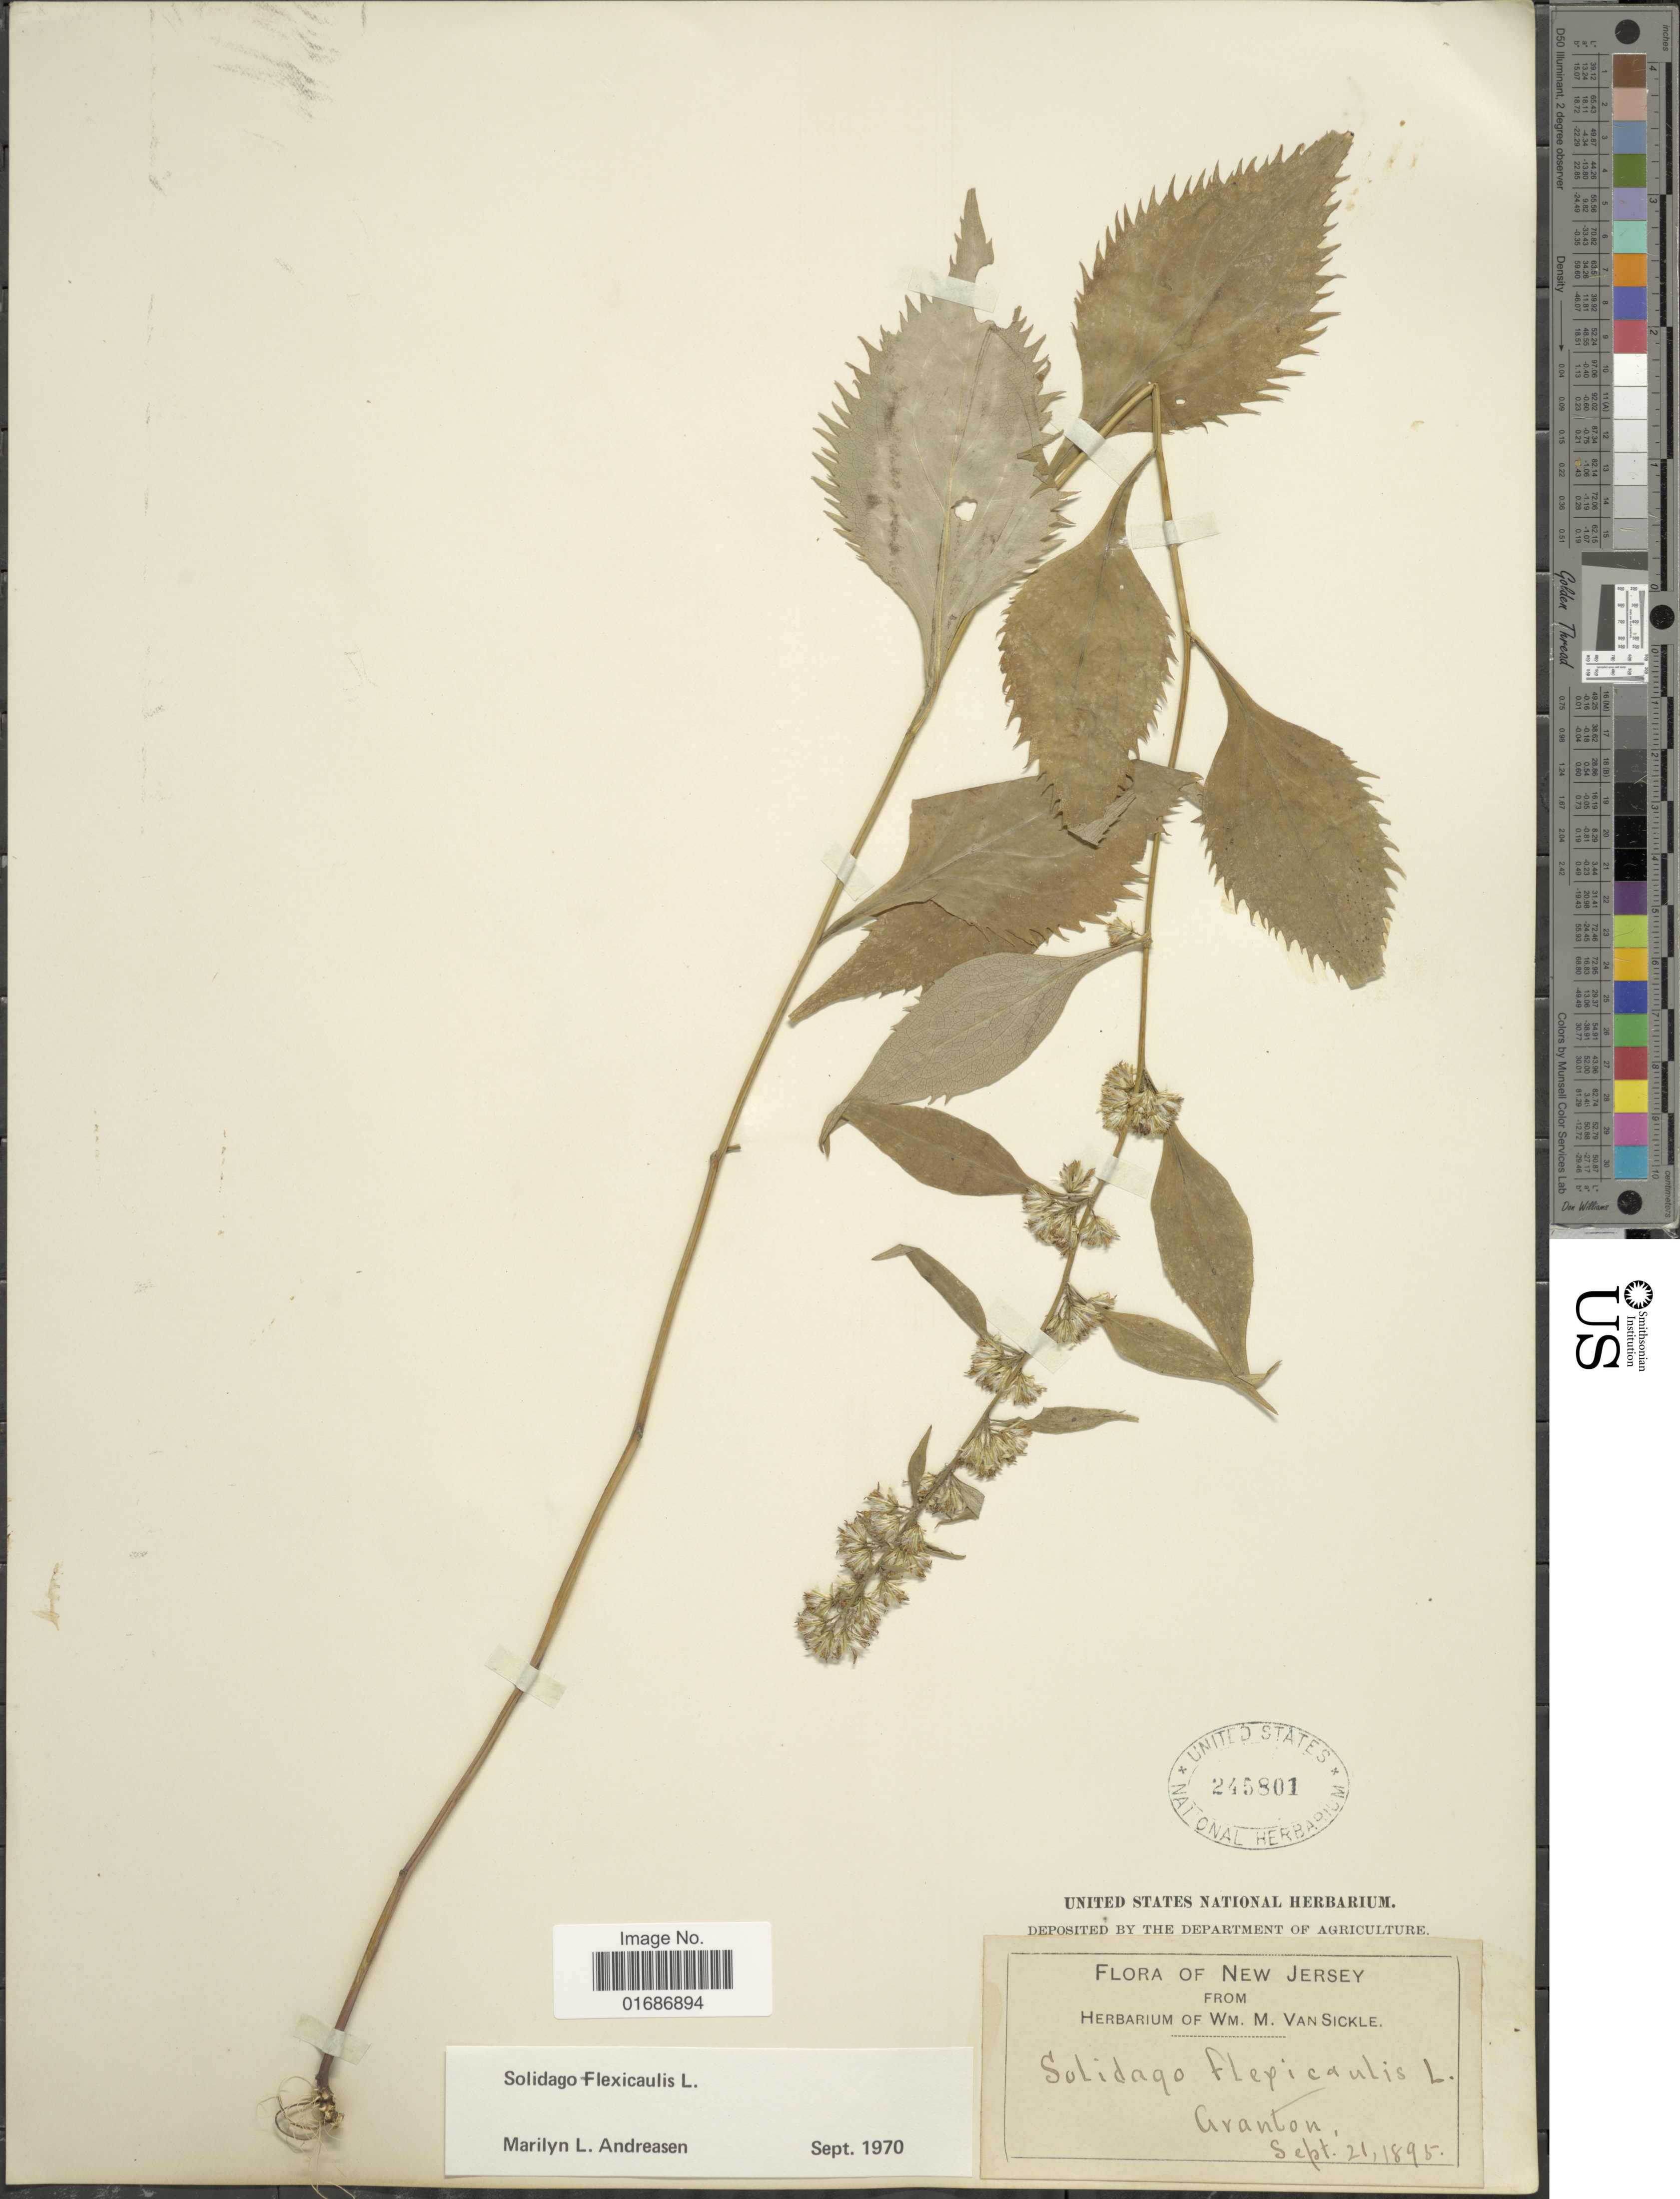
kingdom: Plantae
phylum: Tracheophyta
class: Magnoliopsida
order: Asterales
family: Asteraceae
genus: Solidago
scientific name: Solidago flexicaulis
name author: L.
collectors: ex herb. Wm. M. Van Sickle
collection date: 1895-09-21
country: United States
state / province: New Jersey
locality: Aranton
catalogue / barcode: US 245801